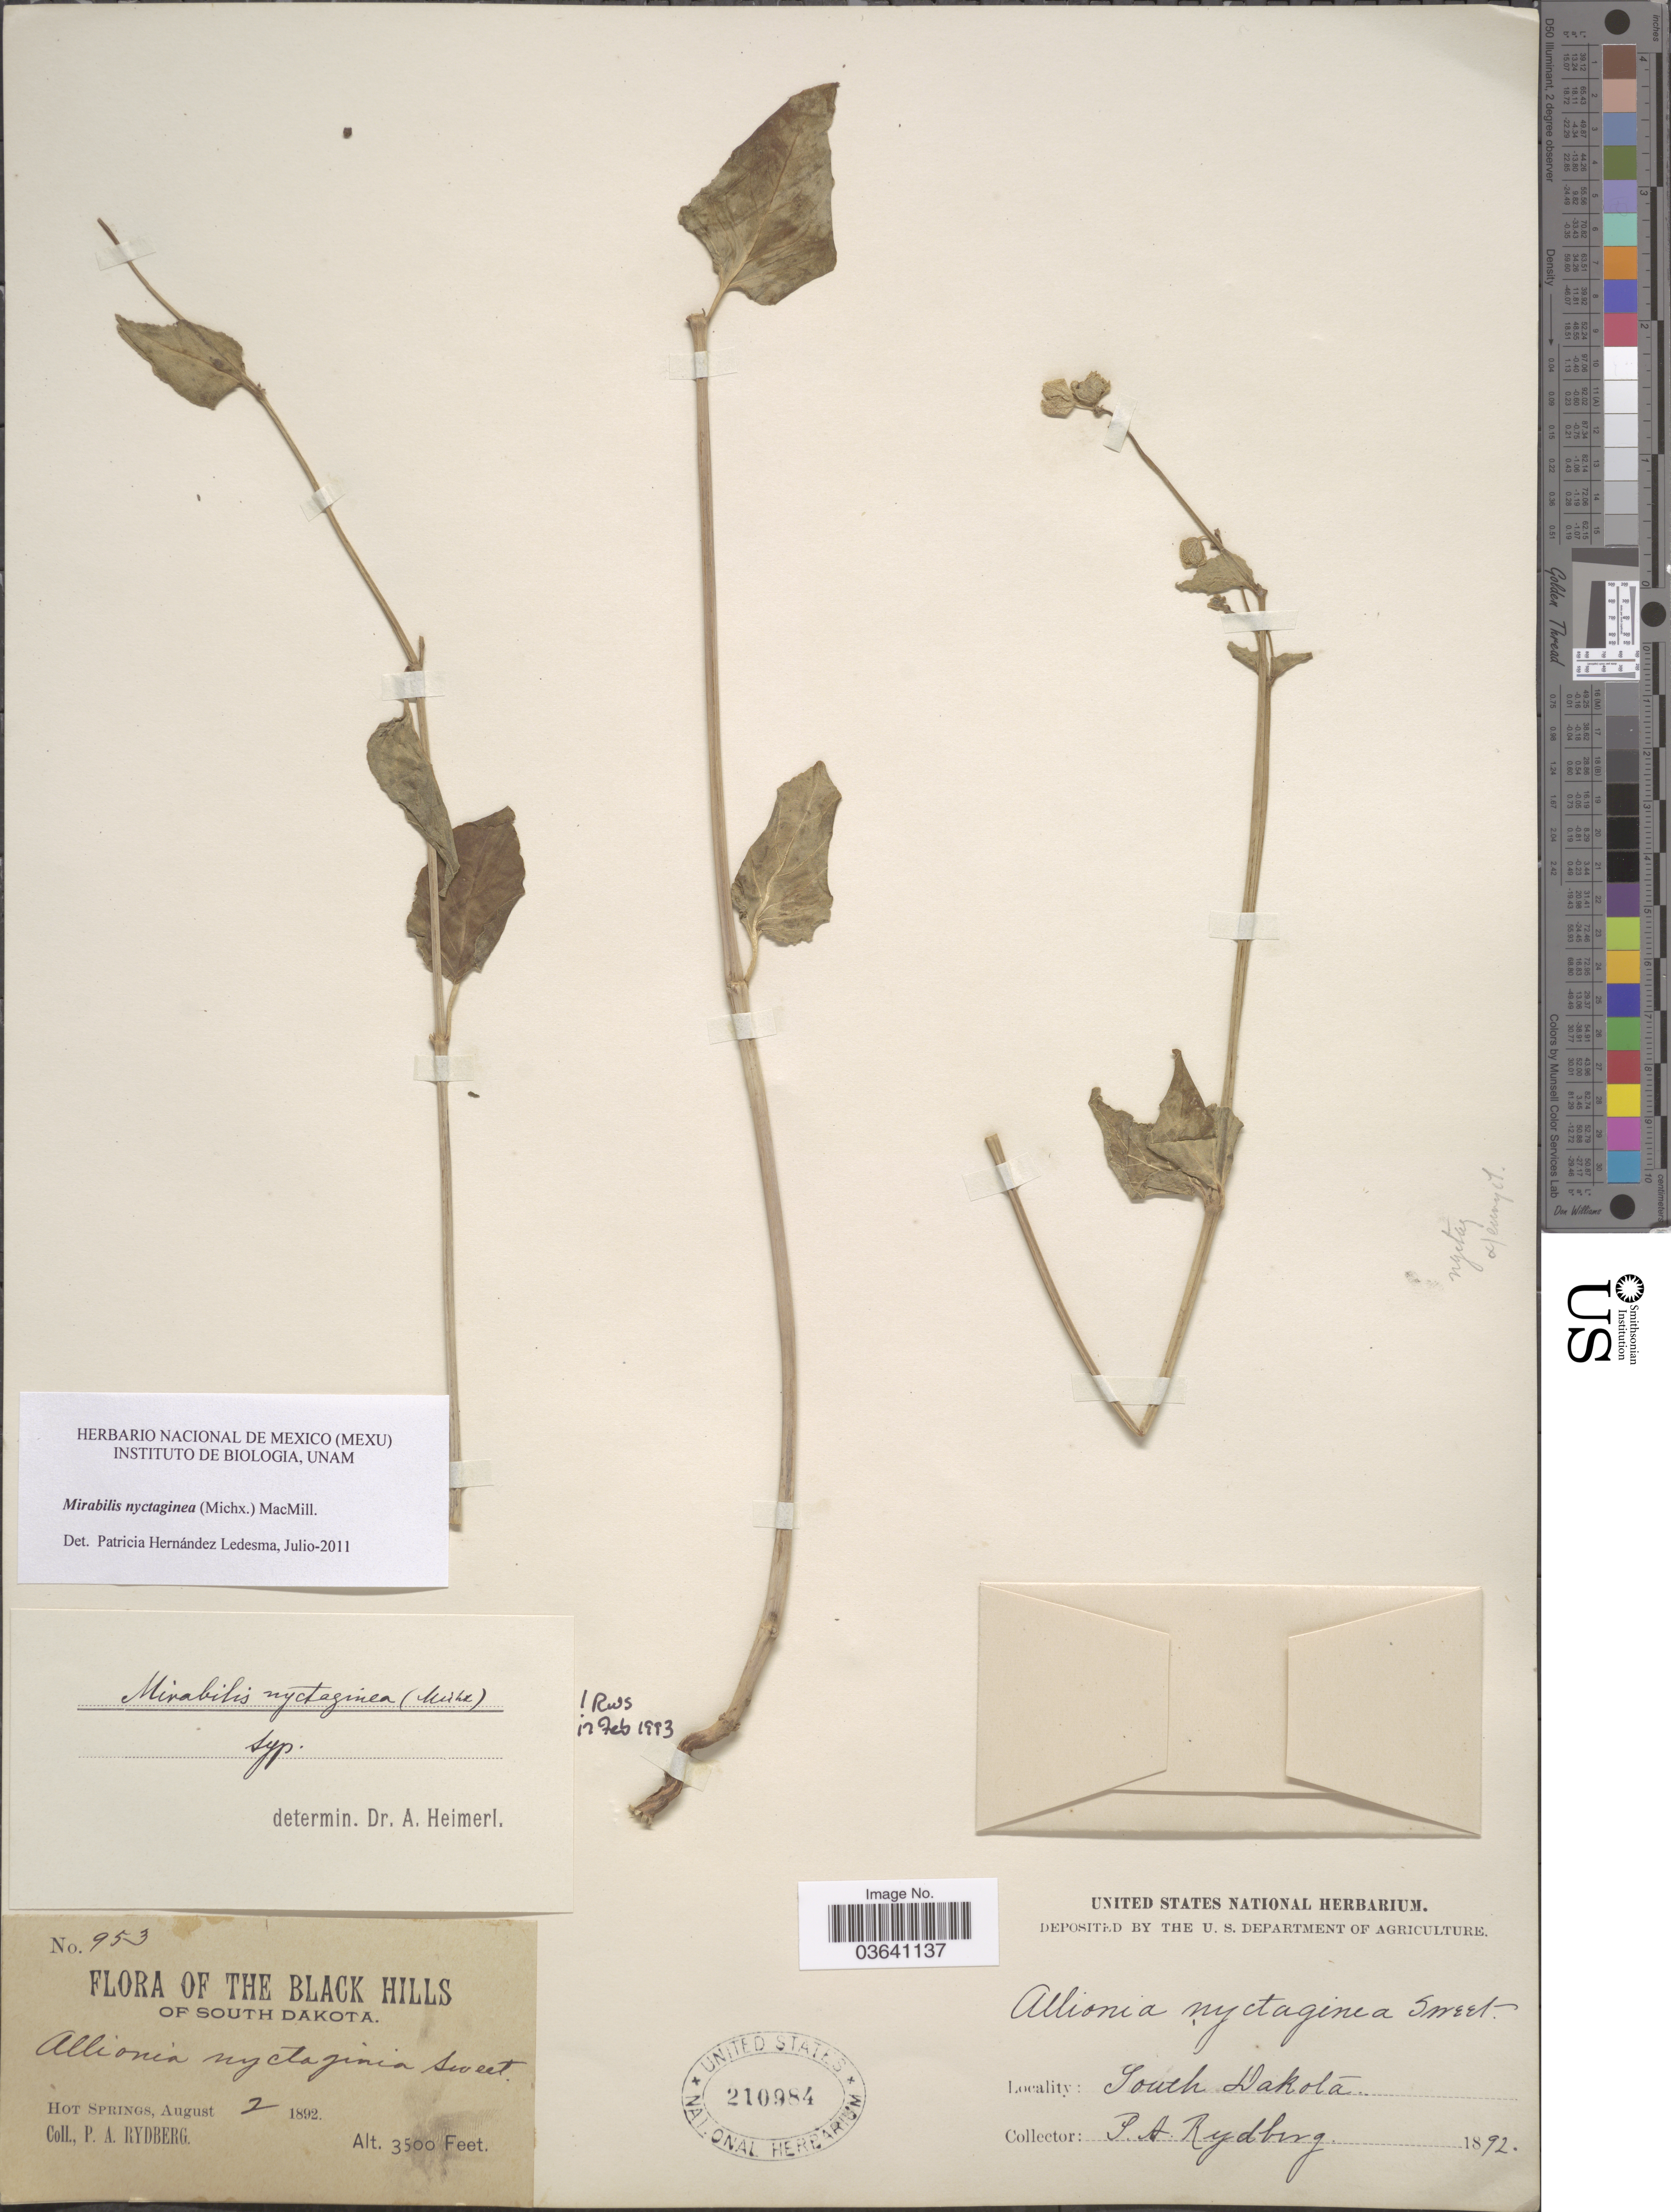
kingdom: Plantae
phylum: Tracheophyta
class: Magnoliopsida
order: Caryophyllales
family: Nyctaginaceae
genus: Mirabilis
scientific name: Mirabilis nyctaginea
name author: (Michx.) MacMill.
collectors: P. A. Rydberg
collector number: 953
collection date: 1892-08-02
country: United States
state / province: South Dakota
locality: Black Hills. Hot Springs.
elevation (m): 1067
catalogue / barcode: US 210984